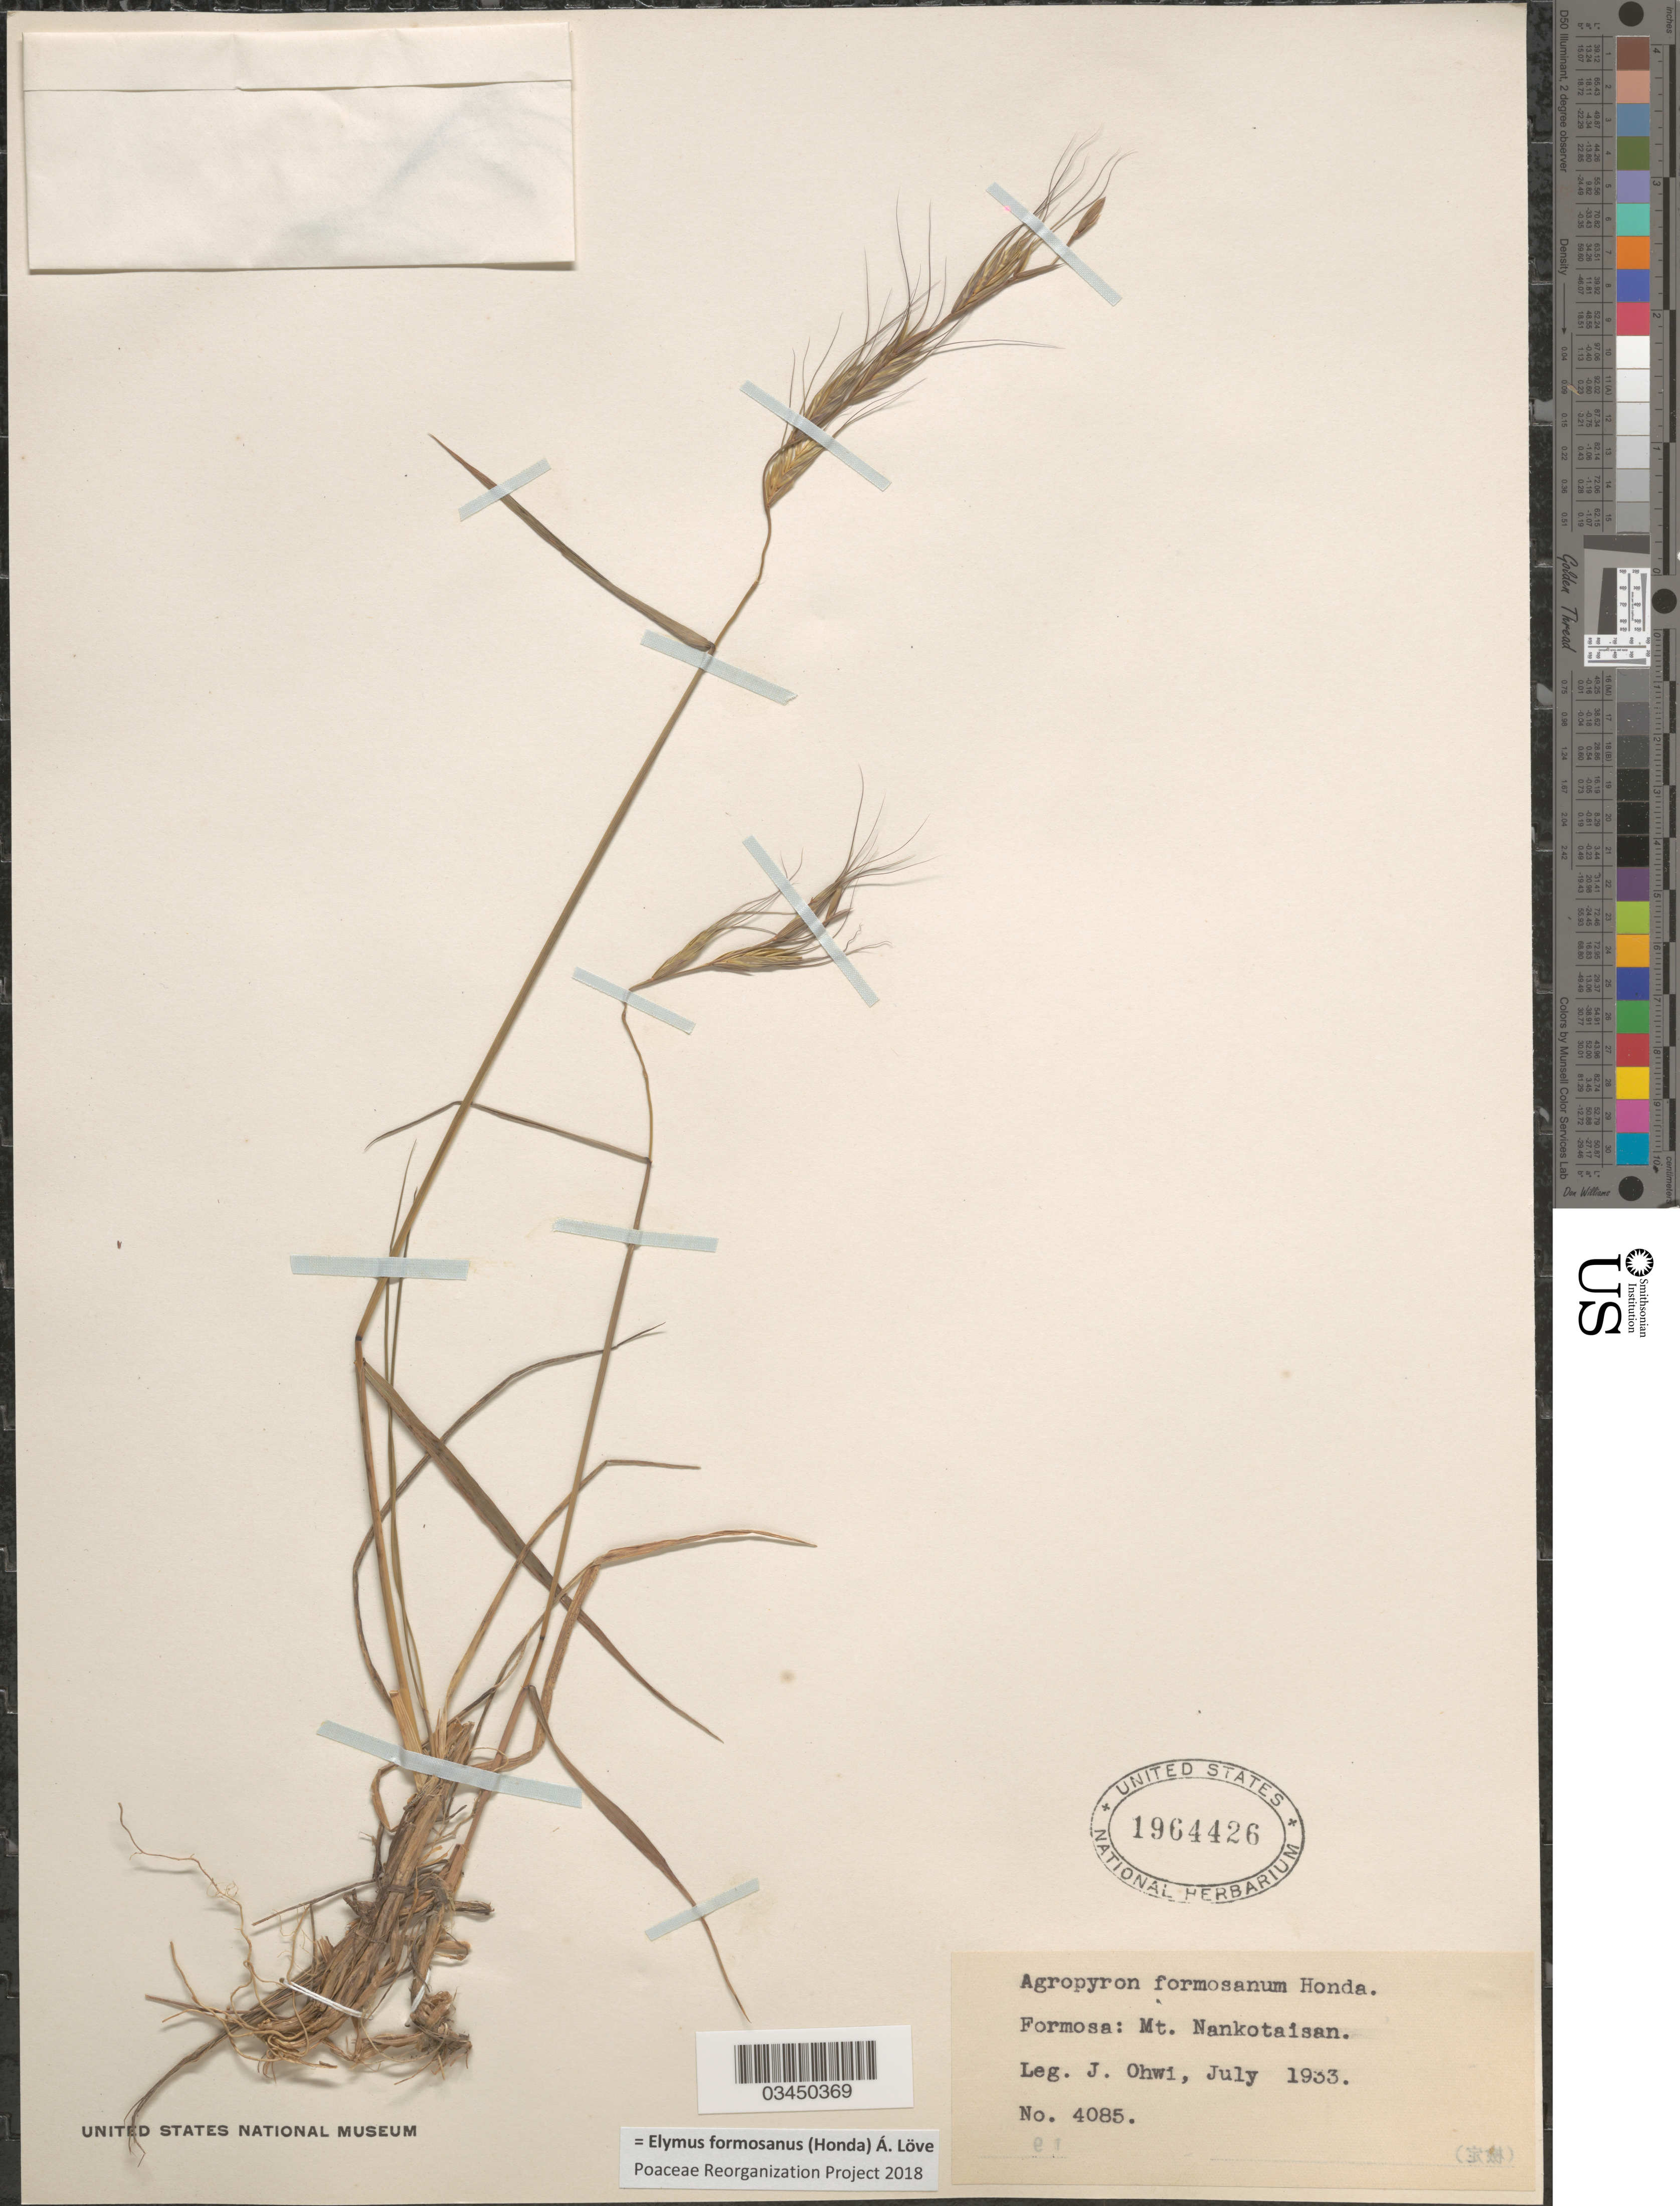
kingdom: Plantae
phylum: Tracheophyta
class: Liliopsida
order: Poales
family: Poaceae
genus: Elymus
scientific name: Elymus formosanus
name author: (Honda) Á. Löve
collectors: J. Ohwi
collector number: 4085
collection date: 1933-07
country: Taiwan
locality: Formosa: Mt. Nankotaisan.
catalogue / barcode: US 1964426